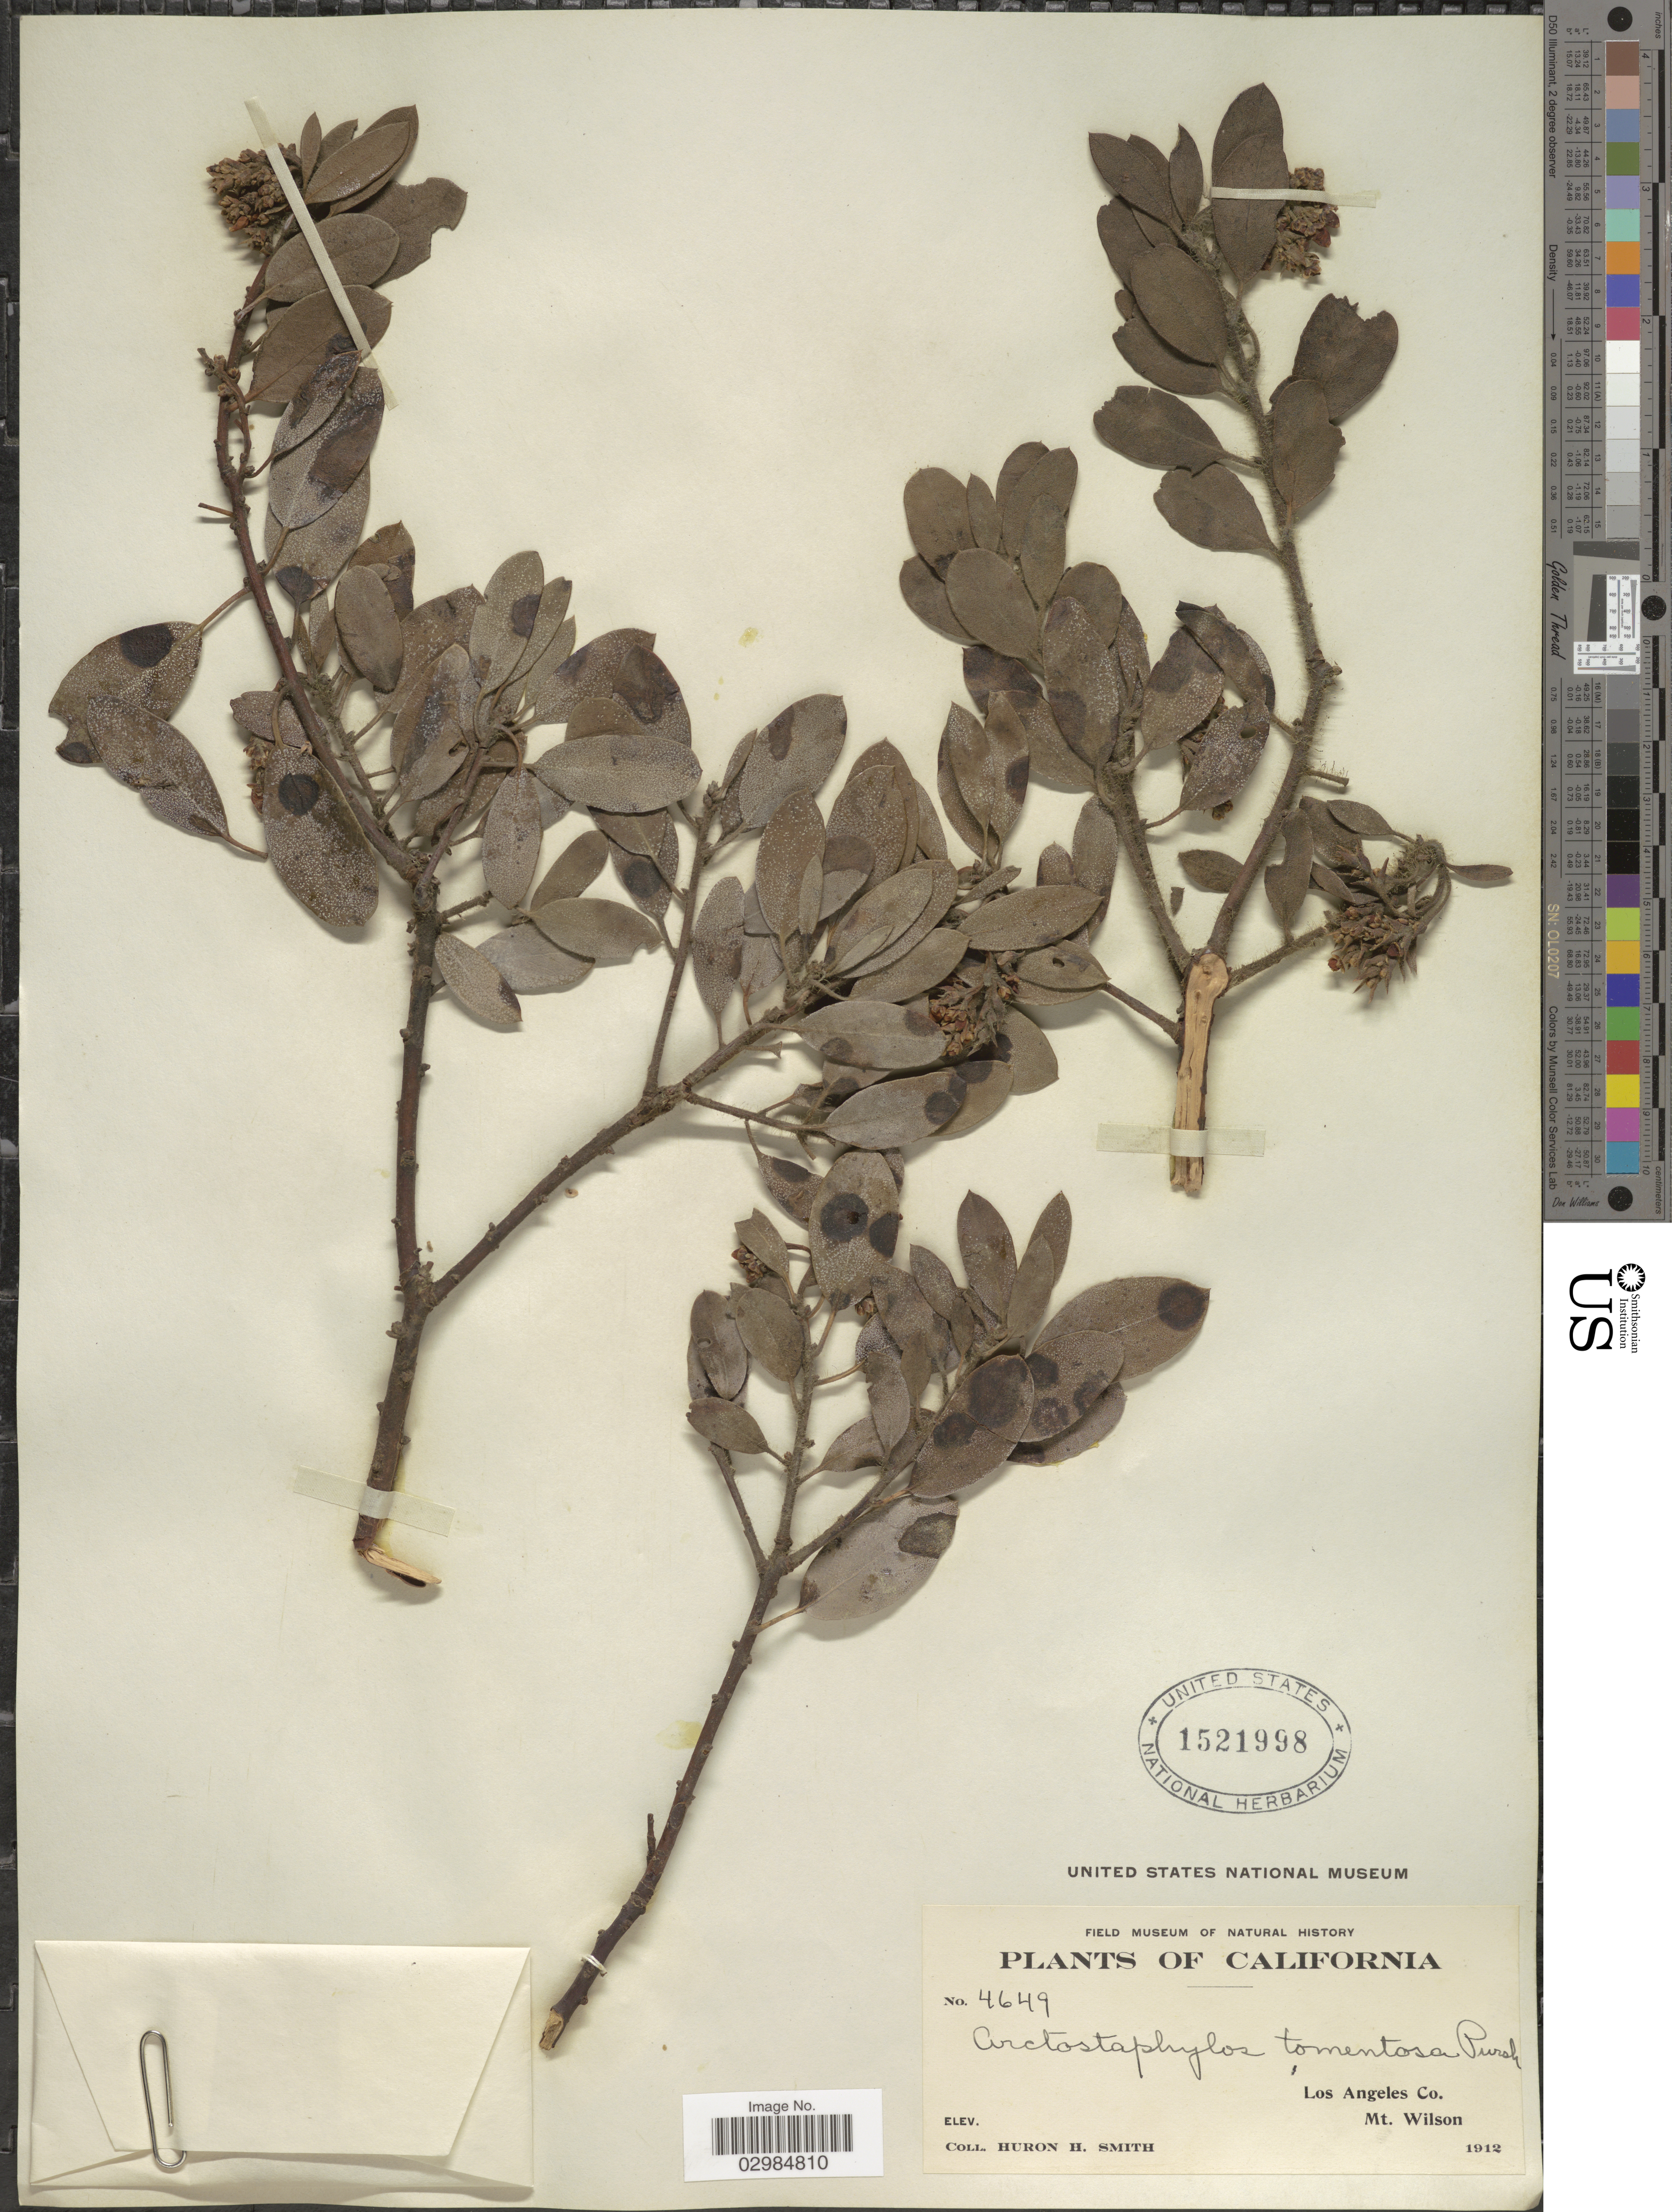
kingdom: Plantae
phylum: Tracheophyta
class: Magnoliopsida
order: Ericales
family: Ericaceae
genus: Arctostaphylos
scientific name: Arctostaphylos tomentosa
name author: (Pursh) Lindl.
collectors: Huron H. Smith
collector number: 4649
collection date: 1912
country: United States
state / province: California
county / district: Los Angeles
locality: Los Angeles Co. Mt. Wilson.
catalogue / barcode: US 1521998